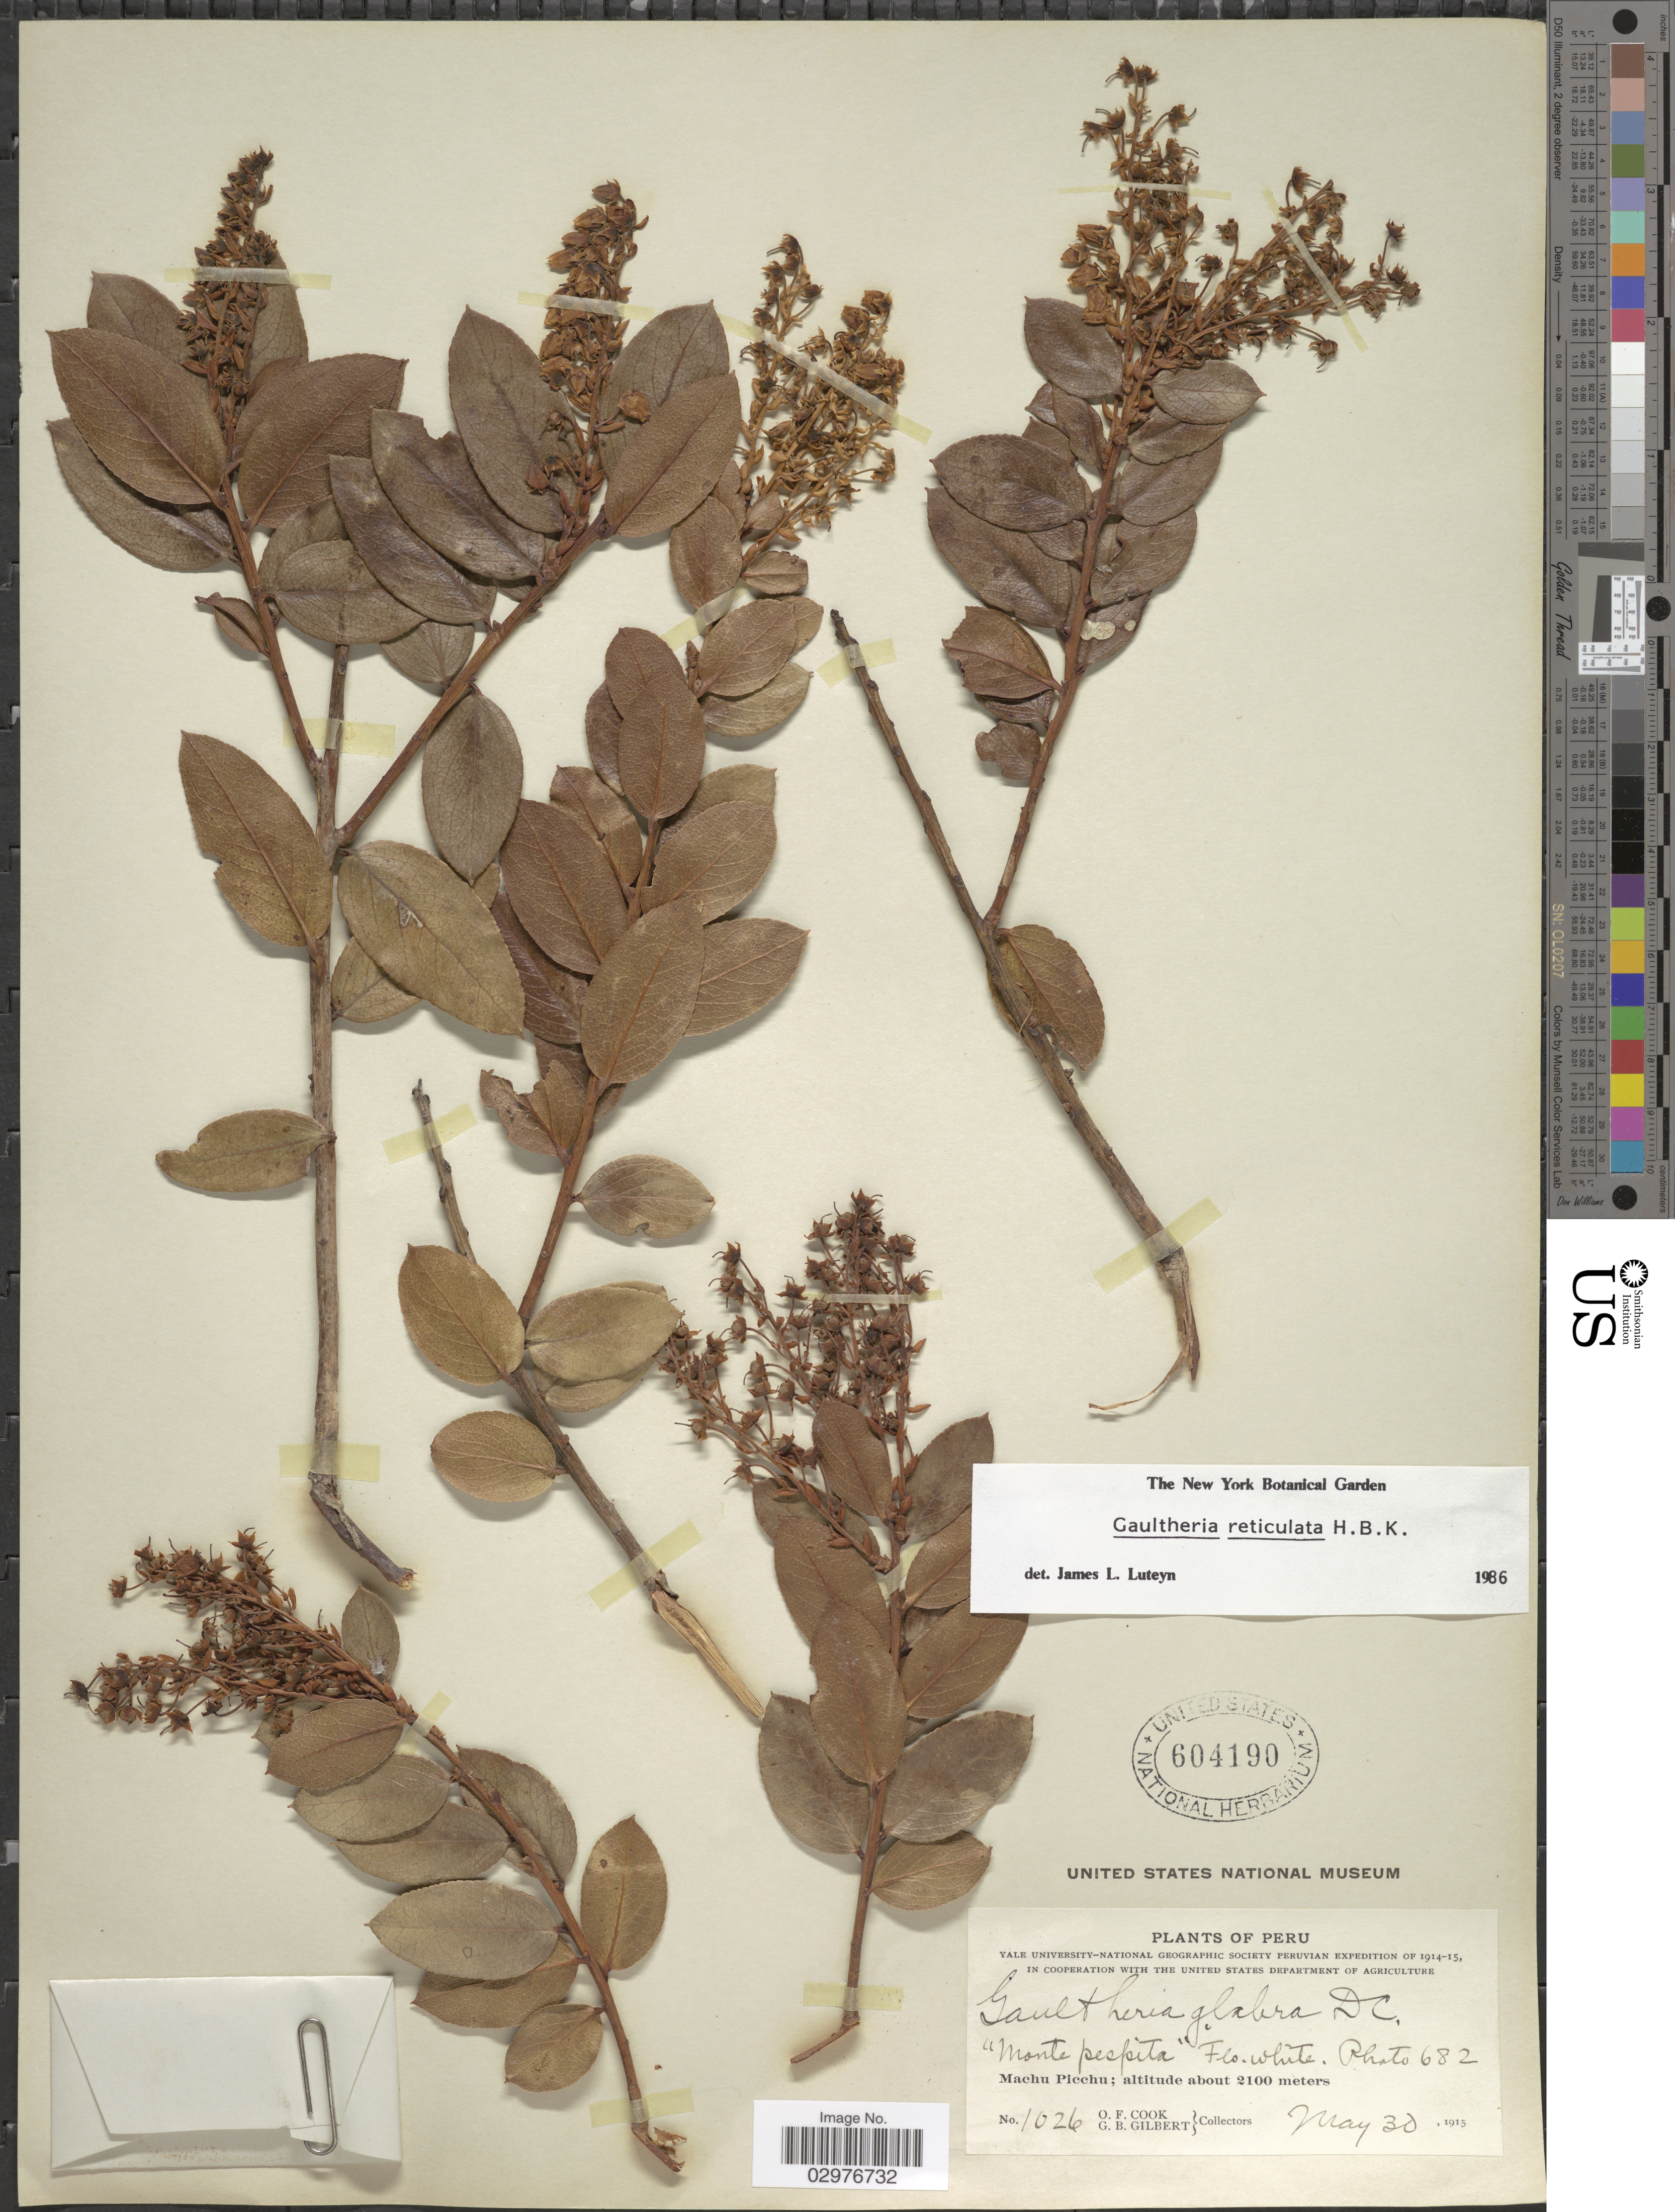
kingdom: Plantae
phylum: Tracheophyta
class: Magnoliopsida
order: Ericales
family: Ericaceae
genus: Gaultheria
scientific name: Gaultheria reticulata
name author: Kunth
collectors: O. F. Cook & G. B. Gilbert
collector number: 1026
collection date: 1915-05-30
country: Peru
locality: Machu Picchu.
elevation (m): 2100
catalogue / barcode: US 604190